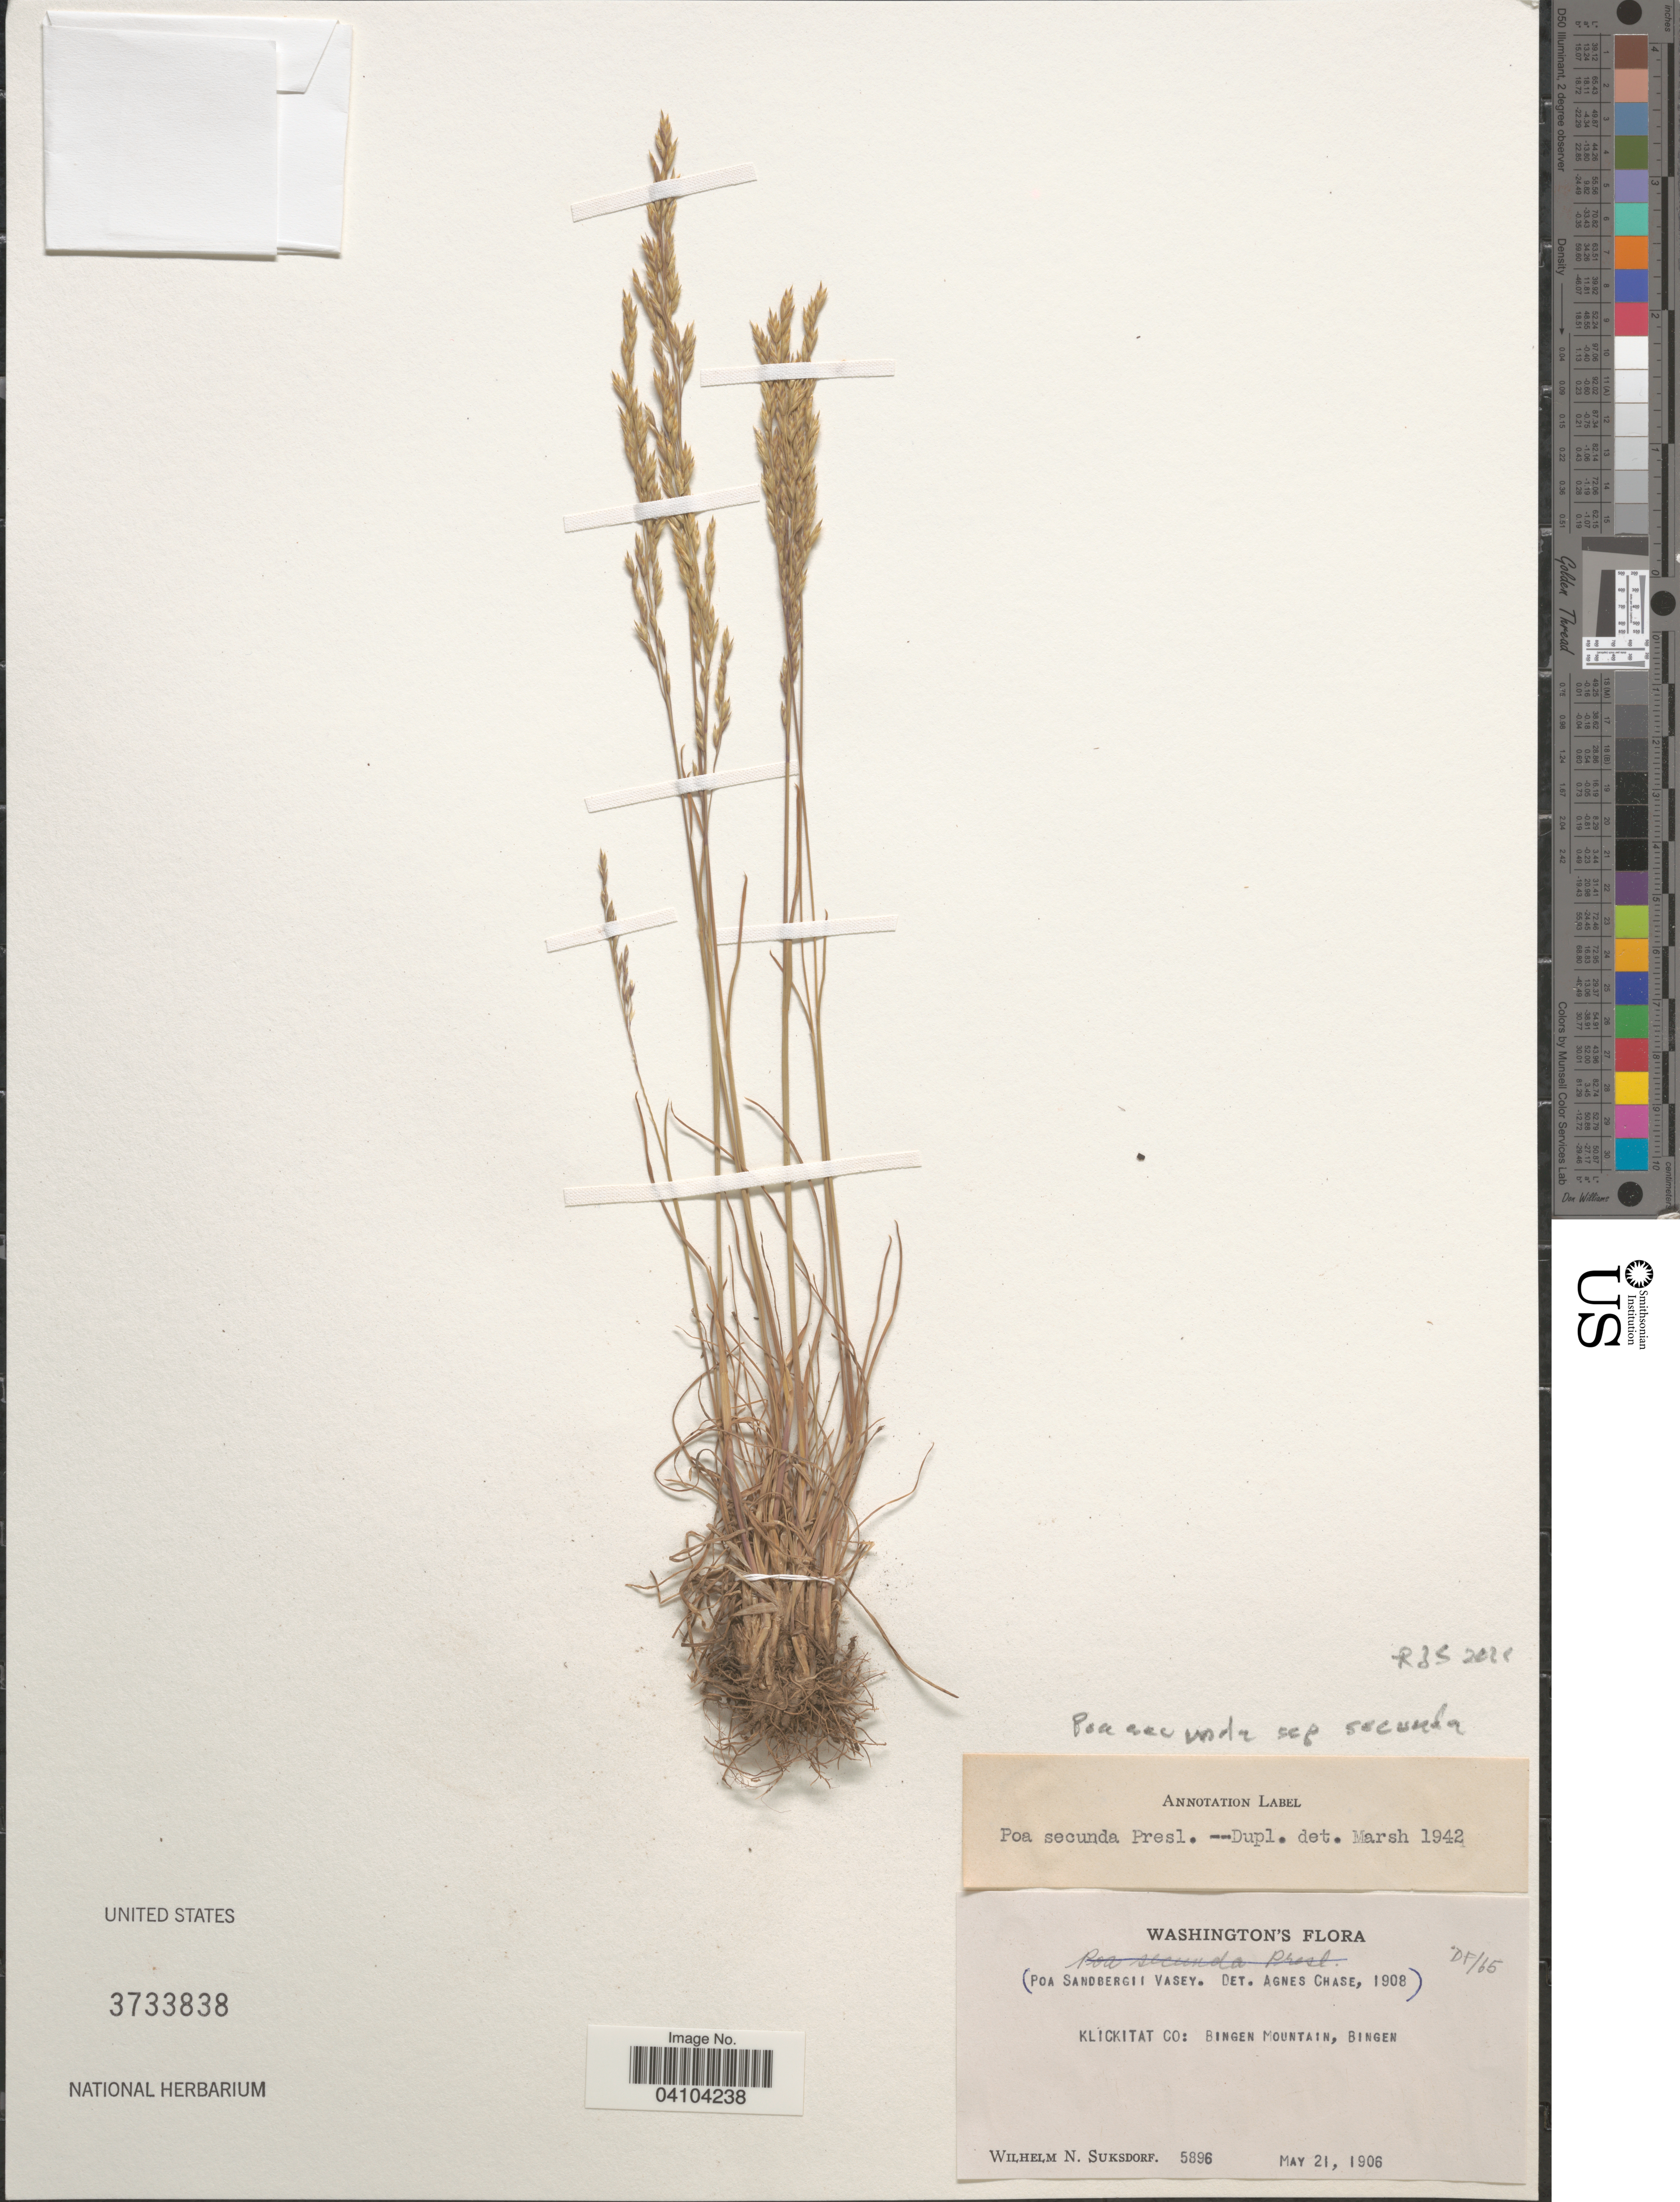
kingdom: Plantae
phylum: Tracheophyta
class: Liliopsida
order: Poales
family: Poaceae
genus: Poa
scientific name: Poa secunda subsp. secunda var. secunda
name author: J. Presl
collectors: W. N. Suksdorf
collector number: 5896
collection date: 1906-05-21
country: United States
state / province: Washington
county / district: Klickitat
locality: Klickitat Co.: Bingen Mountain, Bingen.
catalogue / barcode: US 3733838